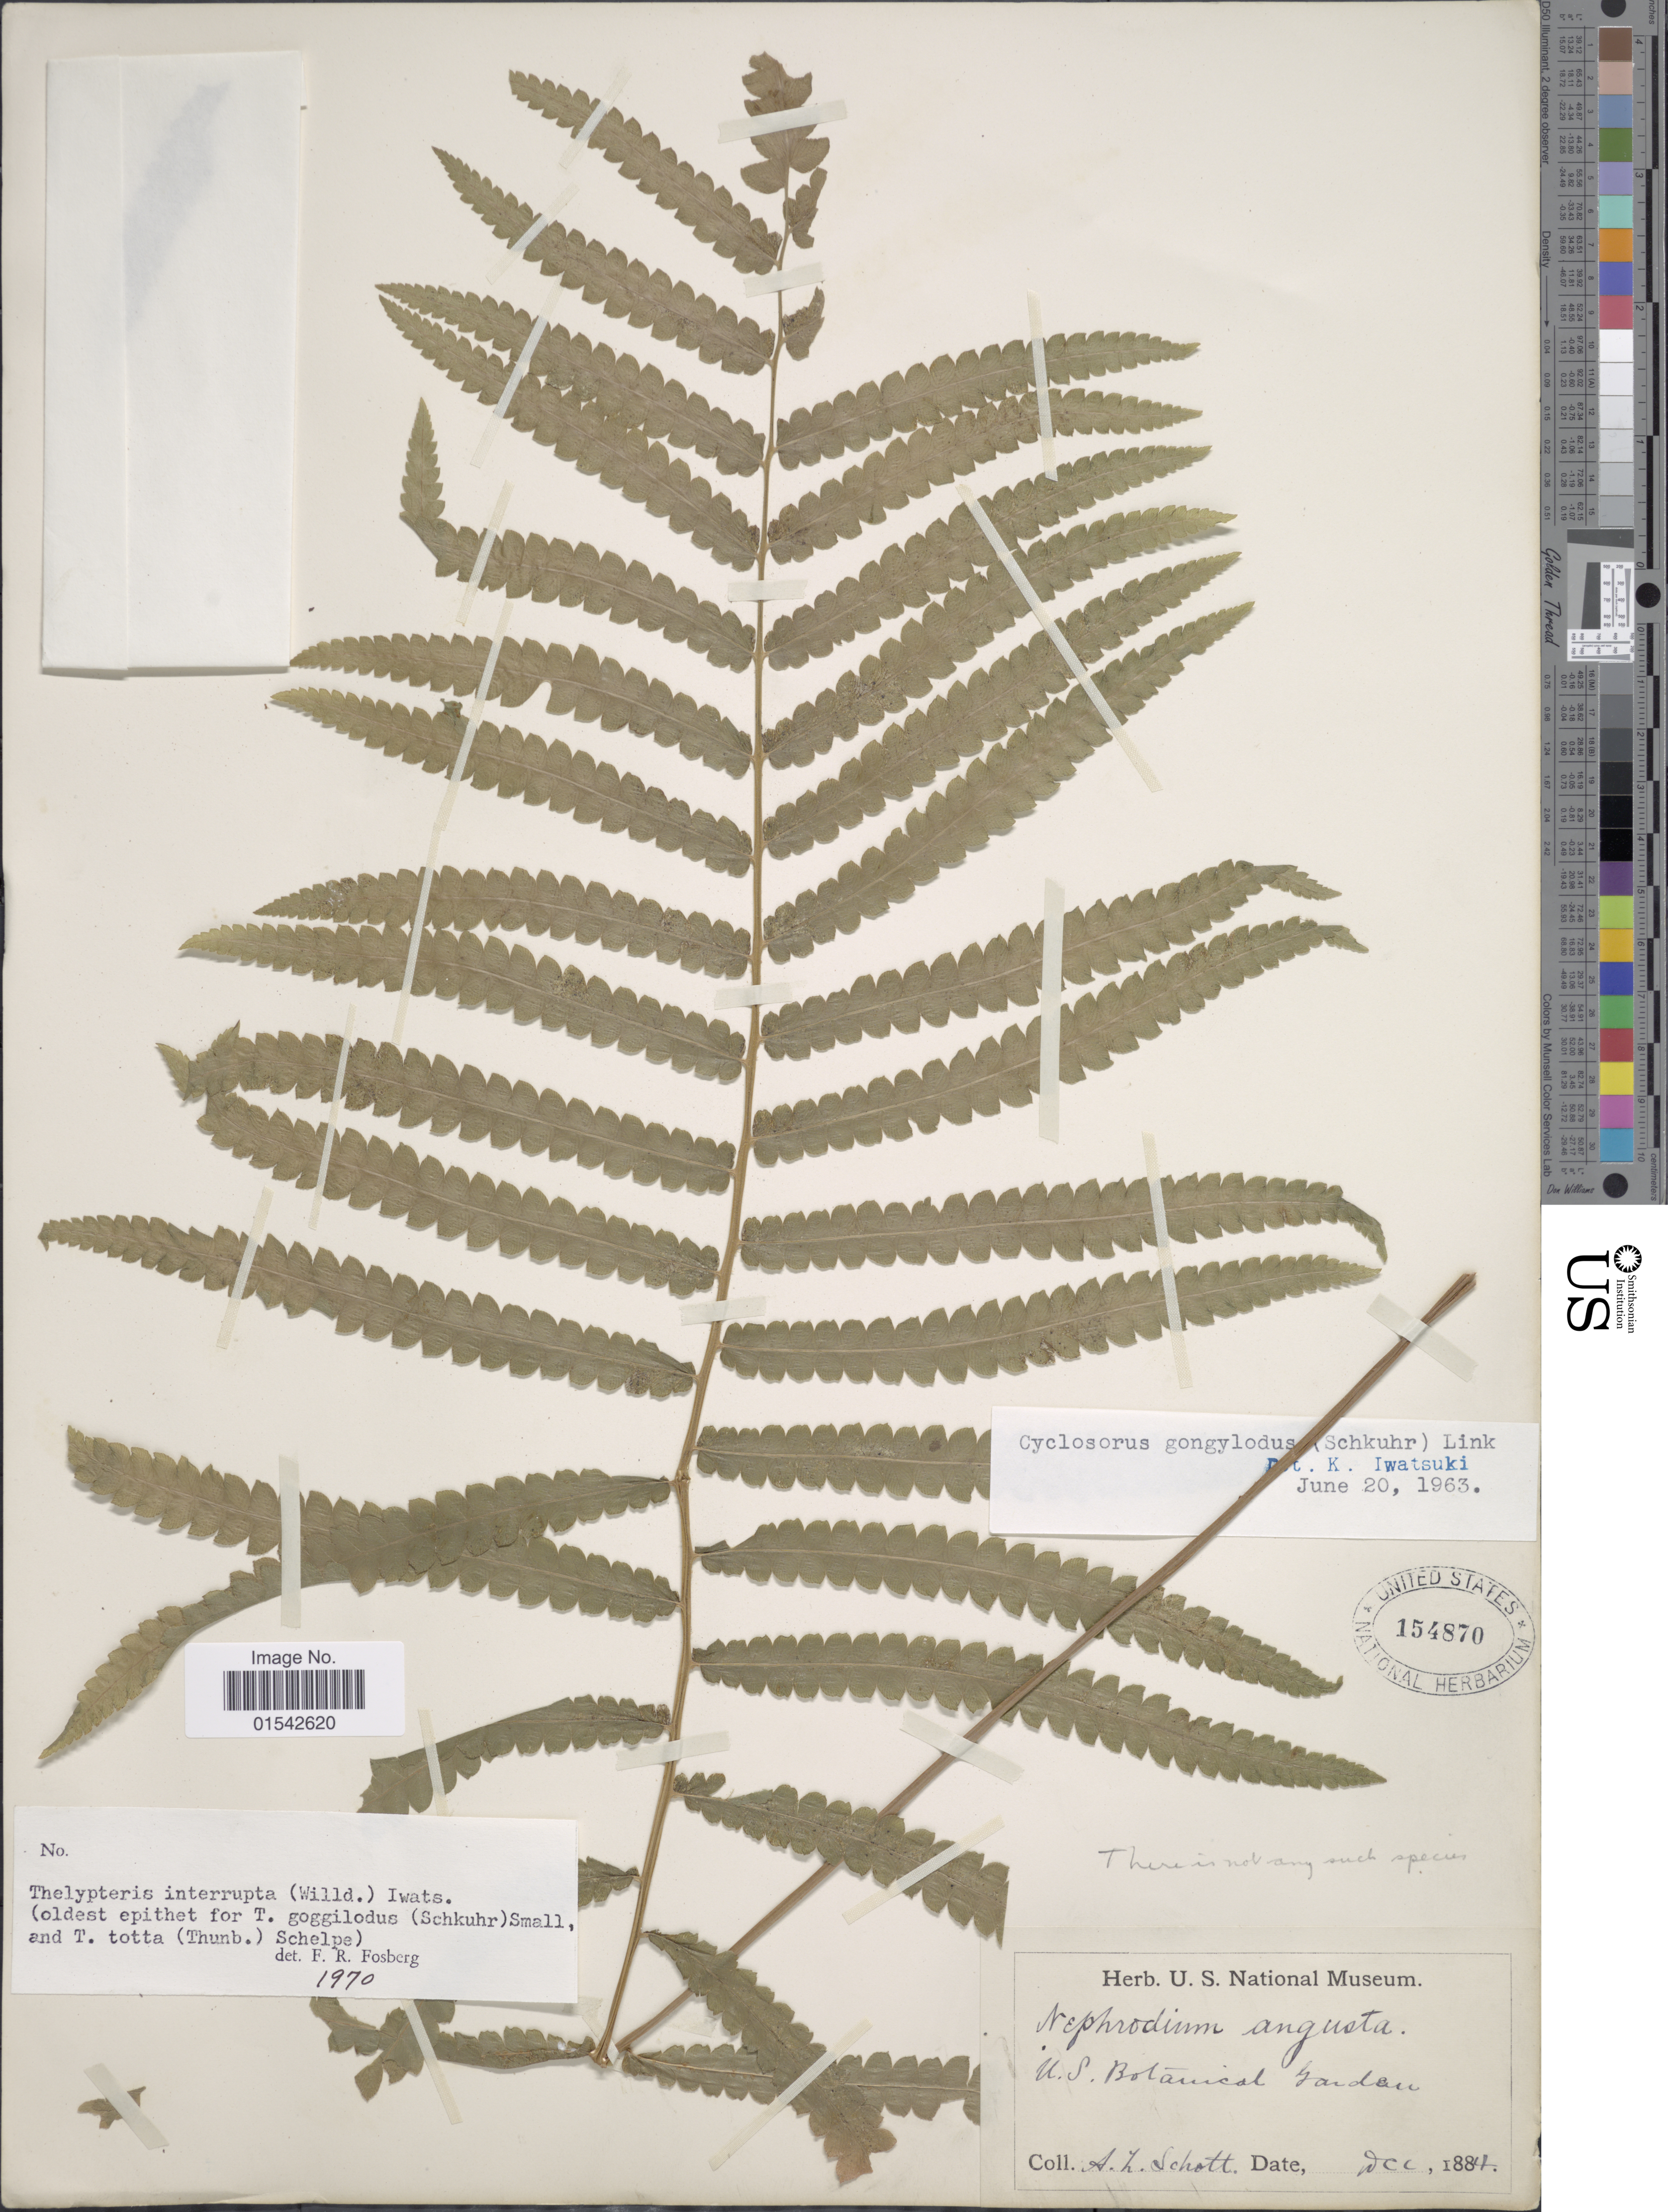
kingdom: Plantae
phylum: Tracheophyta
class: Polypodiopsida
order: Polypodiales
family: Thelypteridaceae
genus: Cyclosorus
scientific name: Cyclosorus interruptus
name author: (Willd.) H. Itô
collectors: A. L. Schott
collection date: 1884-12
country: United States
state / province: District of Columbia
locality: U.S. Botanical Garden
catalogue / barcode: US 154870